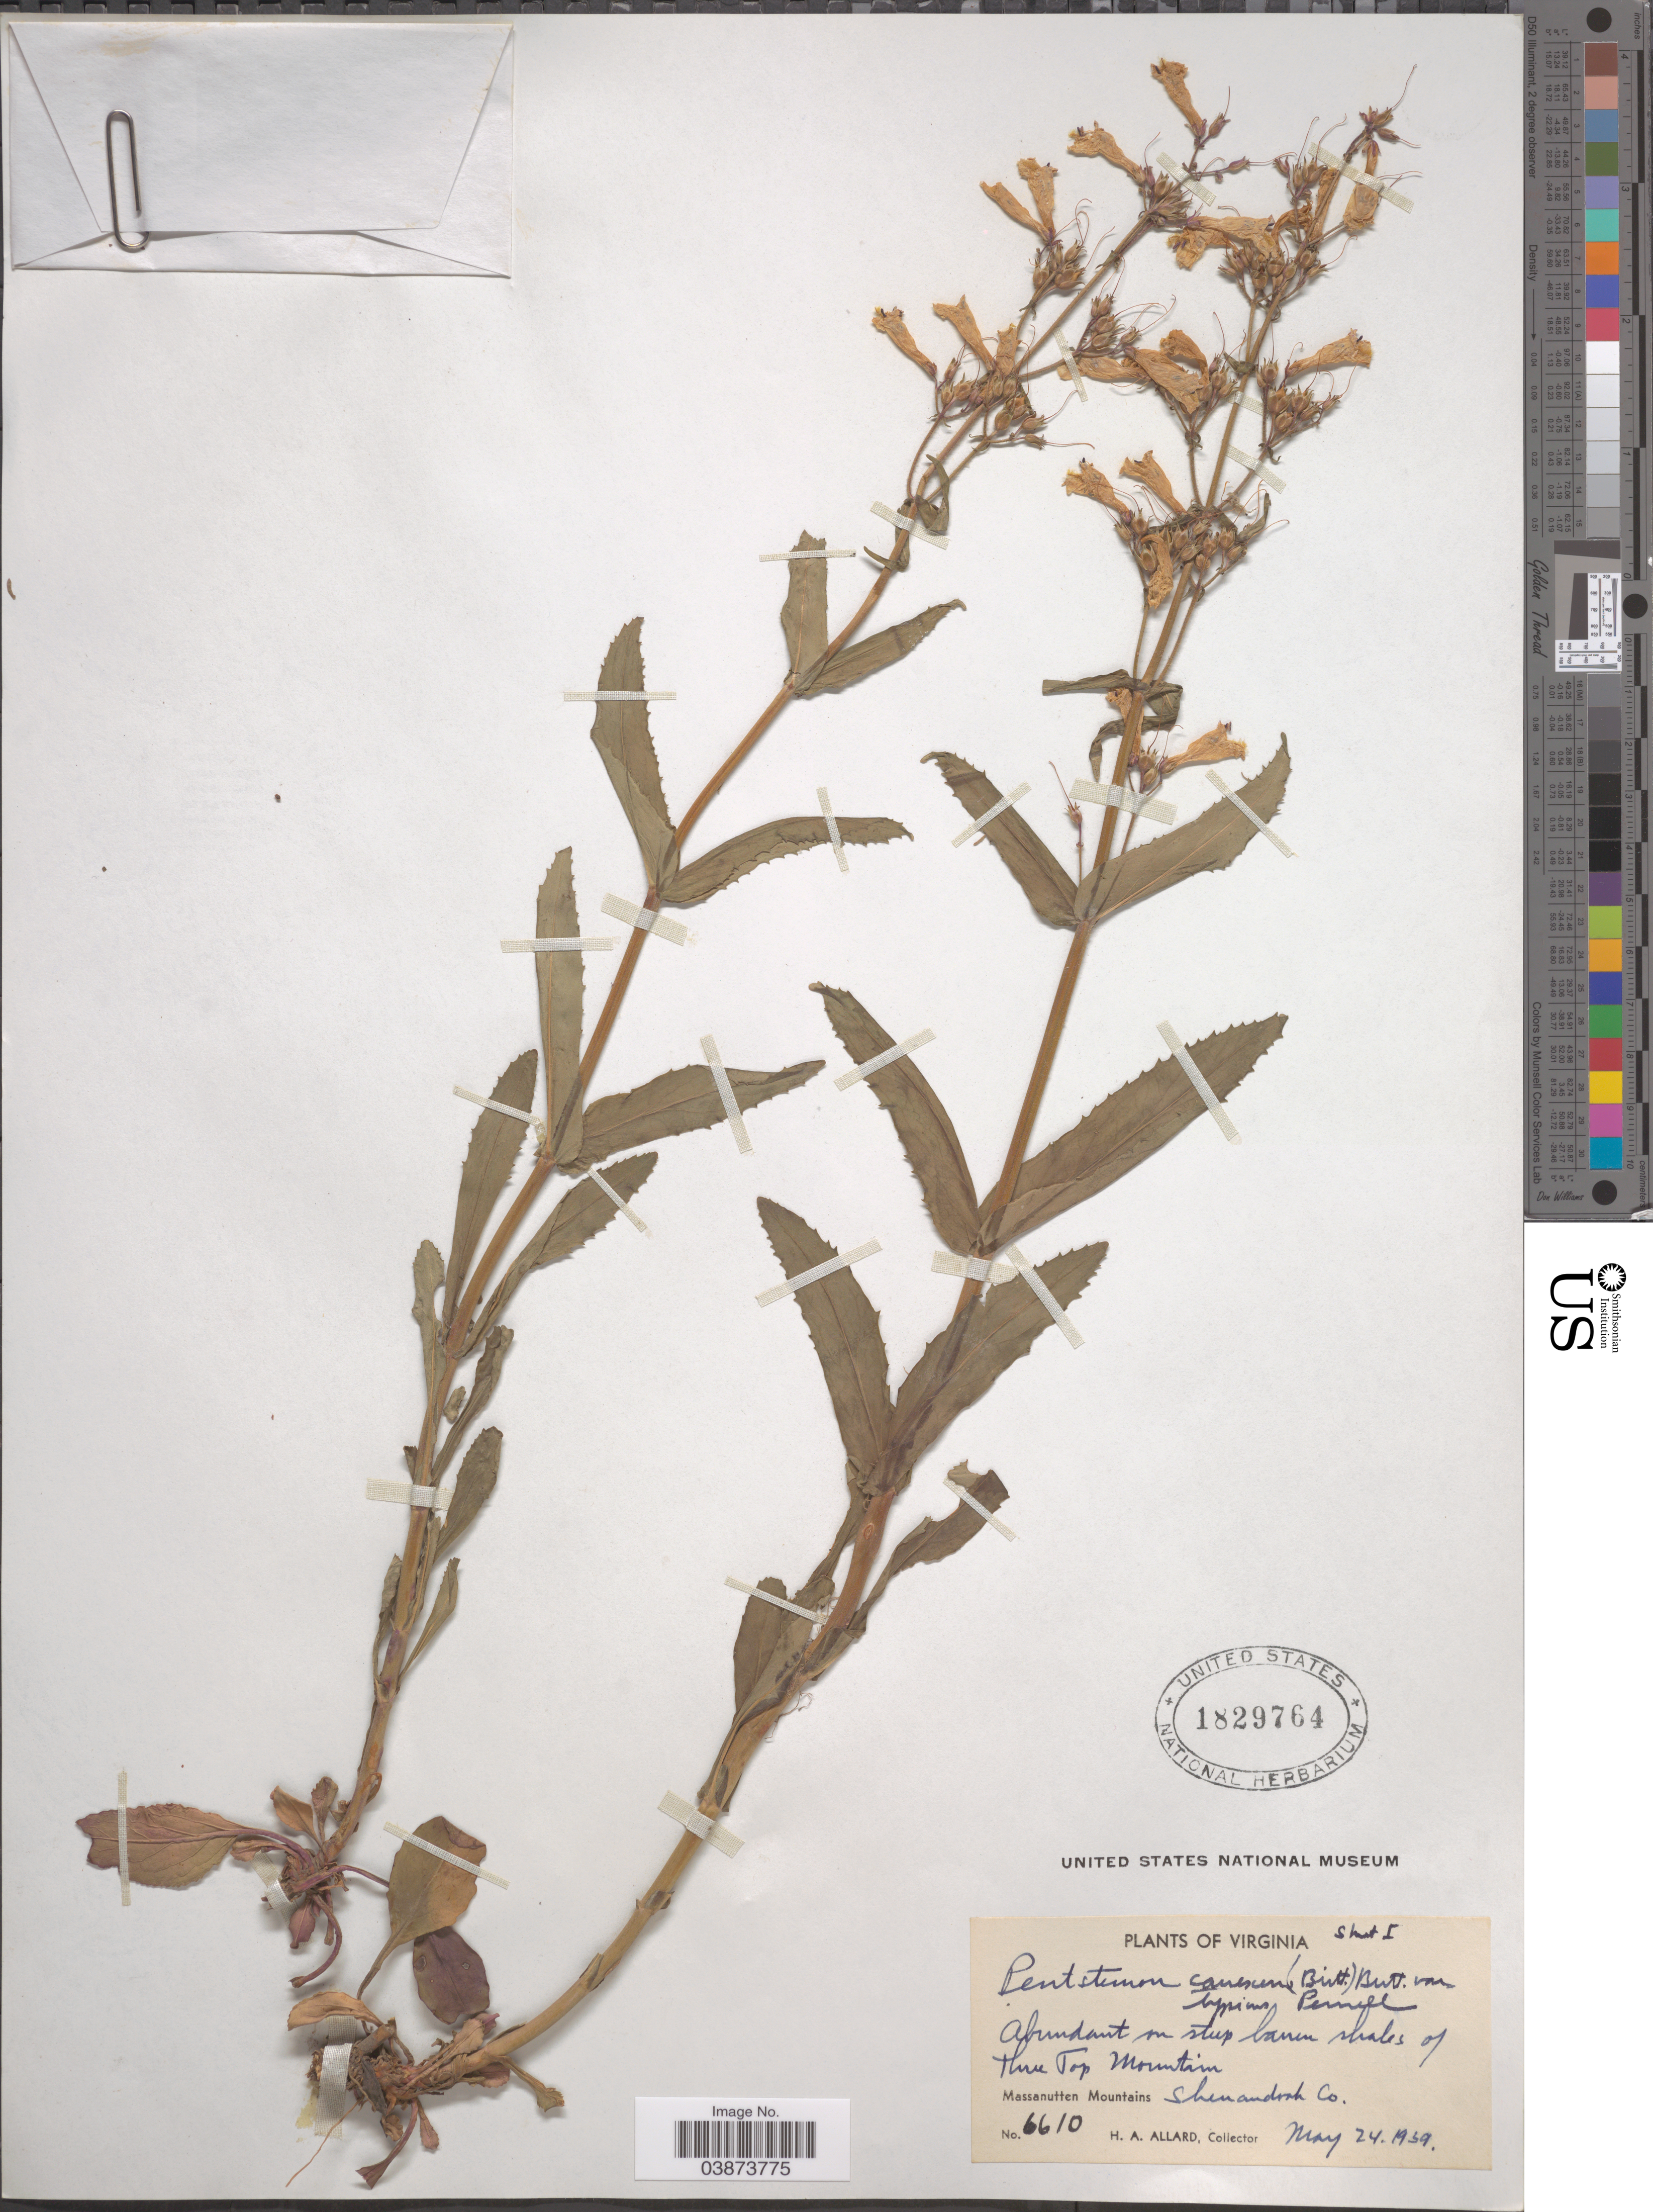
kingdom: Plantae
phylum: Tracheophyta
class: Magnoliopsida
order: Lamiales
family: Plantaginaceae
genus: Penstemon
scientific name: Penstemon canescens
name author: L.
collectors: H. A. Allard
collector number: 6610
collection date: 1939-05-24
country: United States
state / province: Virginia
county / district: Shenandoah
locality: On steep barren shales of Three Top Mountain. Massanutten Mountains. Shenandoah Co.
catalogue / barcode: US 1829764